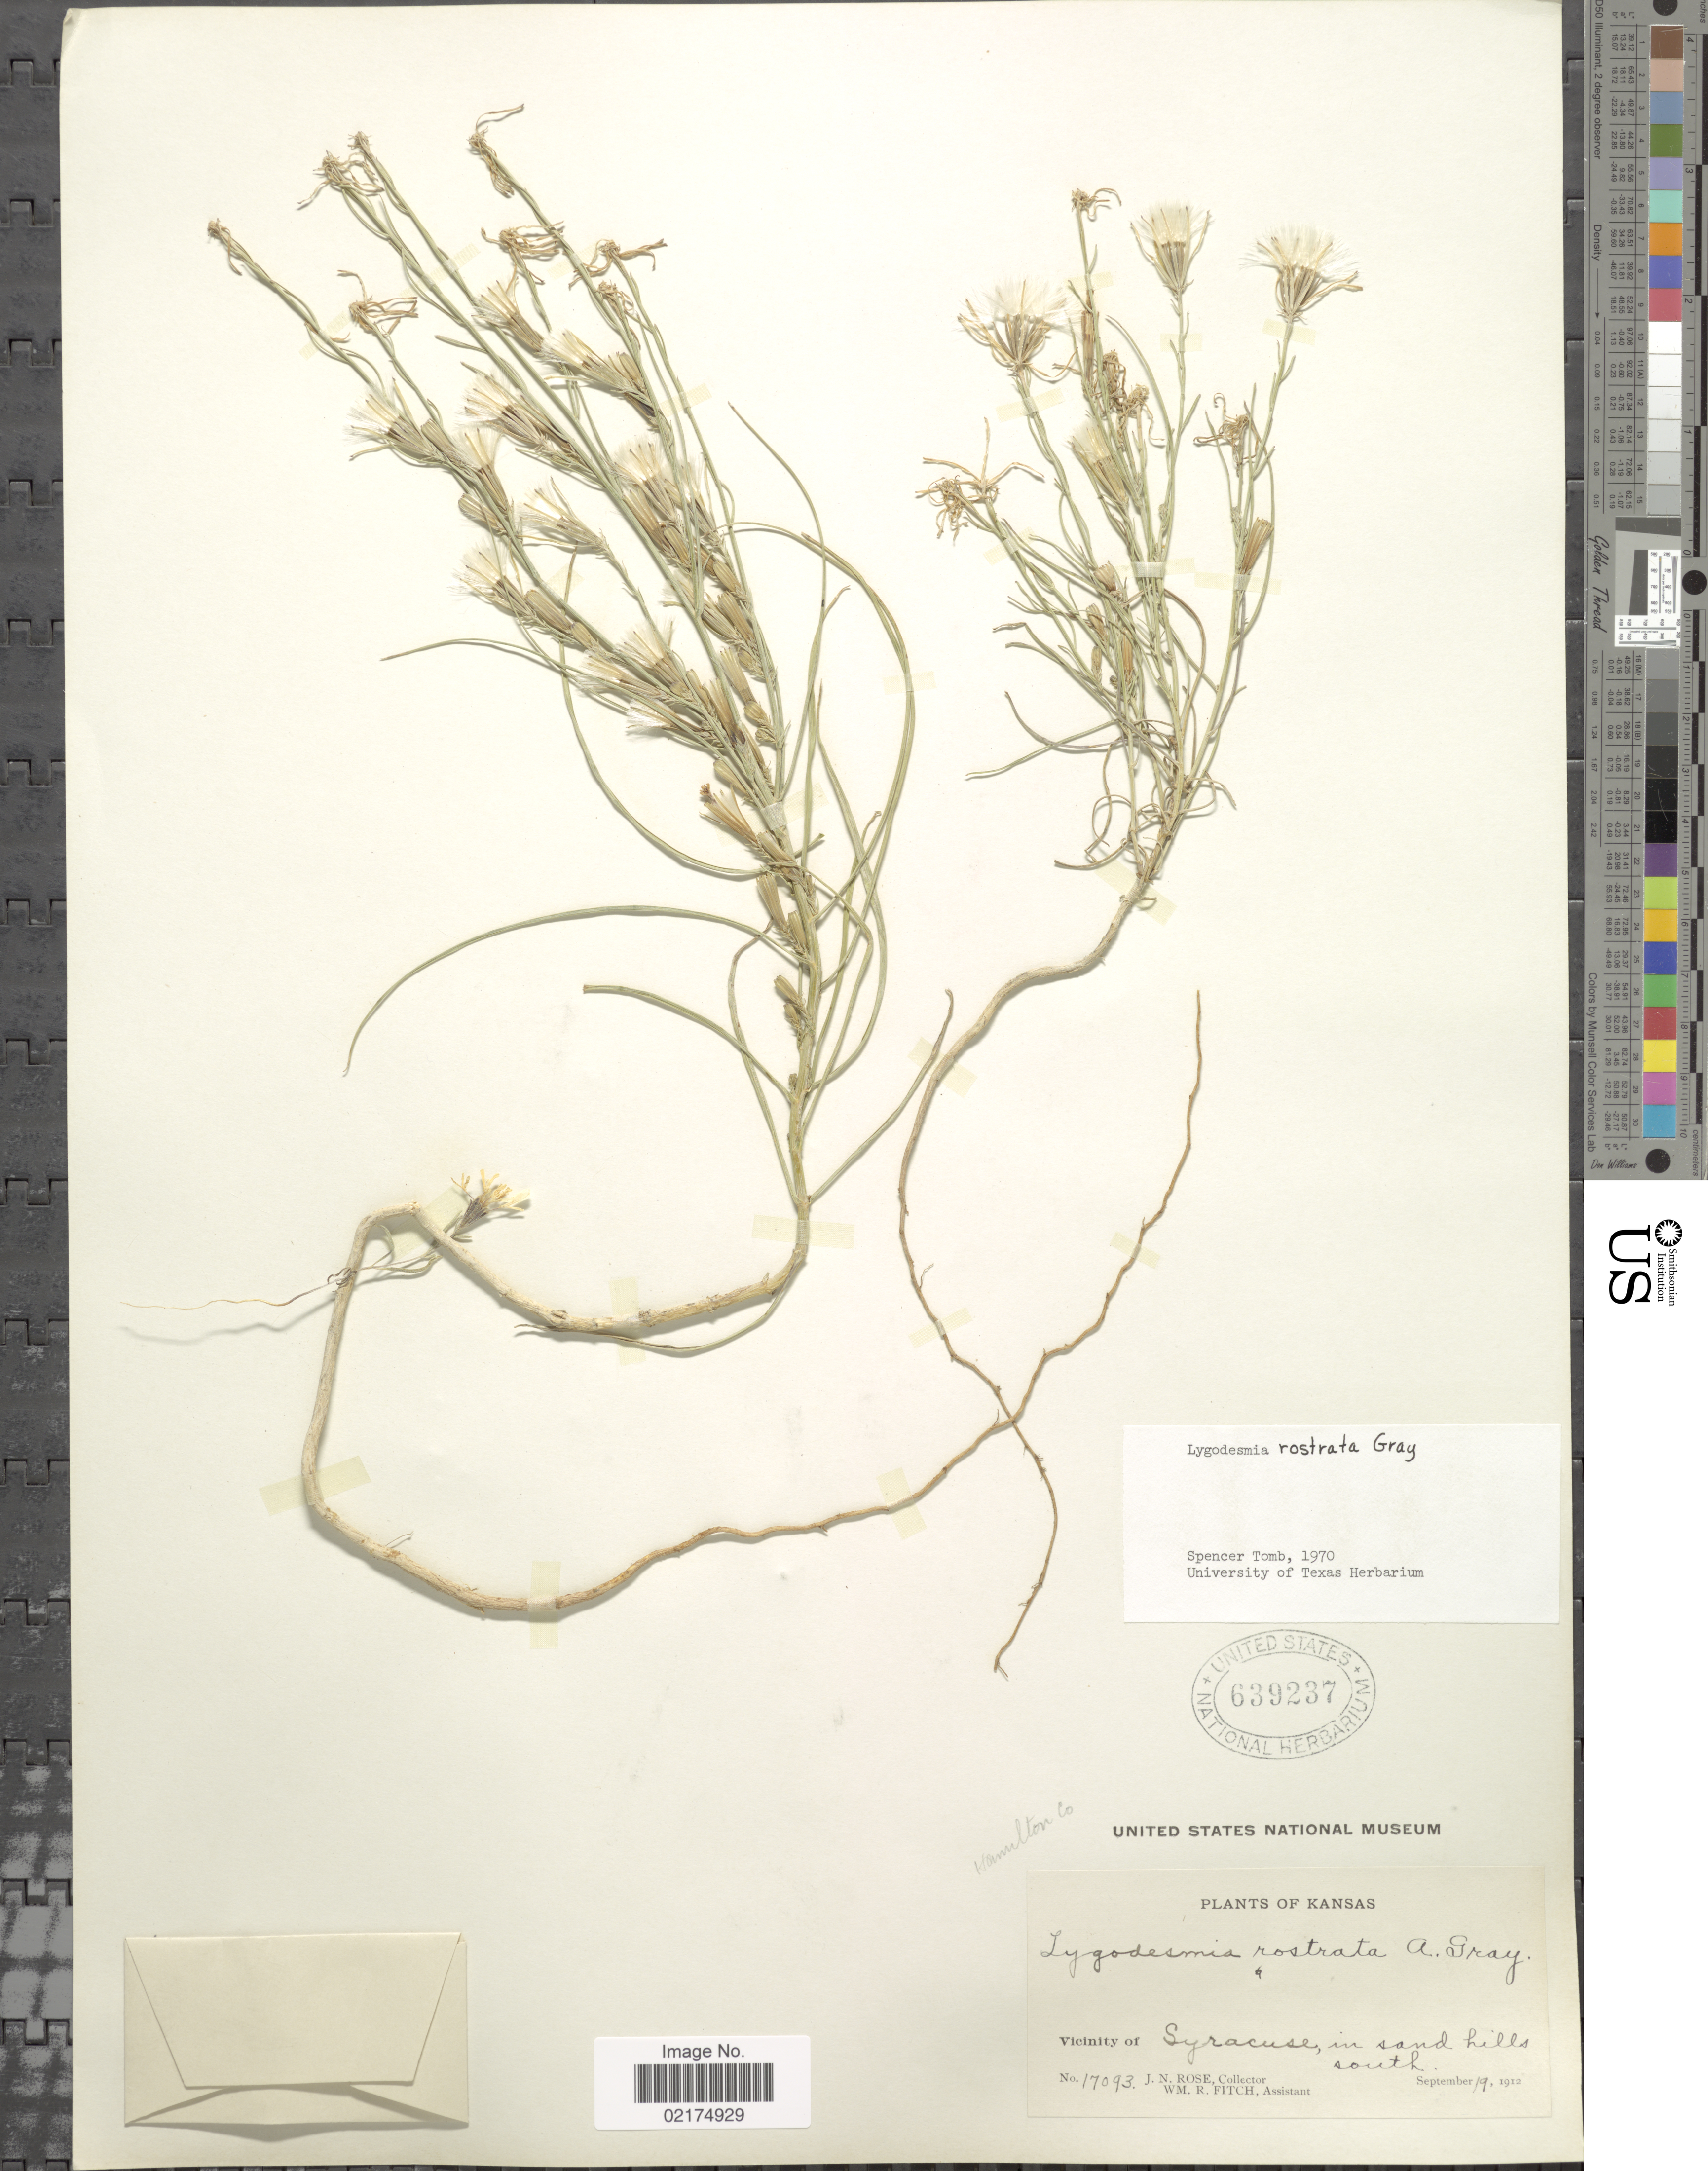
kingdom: Plantae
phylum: Tracheophyta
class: Magnoliopsida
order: Asterales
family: Asteraceae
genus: Shinnersoseris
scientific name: Shinnersoseris rostrata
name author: (A. Gray) Tomb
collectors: J. N. Rose & W. R. Fitch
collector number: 17093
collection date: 1912-09-19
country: United States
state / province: Kansas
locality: Vicinity of Syracuse , in sand hills south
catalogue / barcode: US 639237